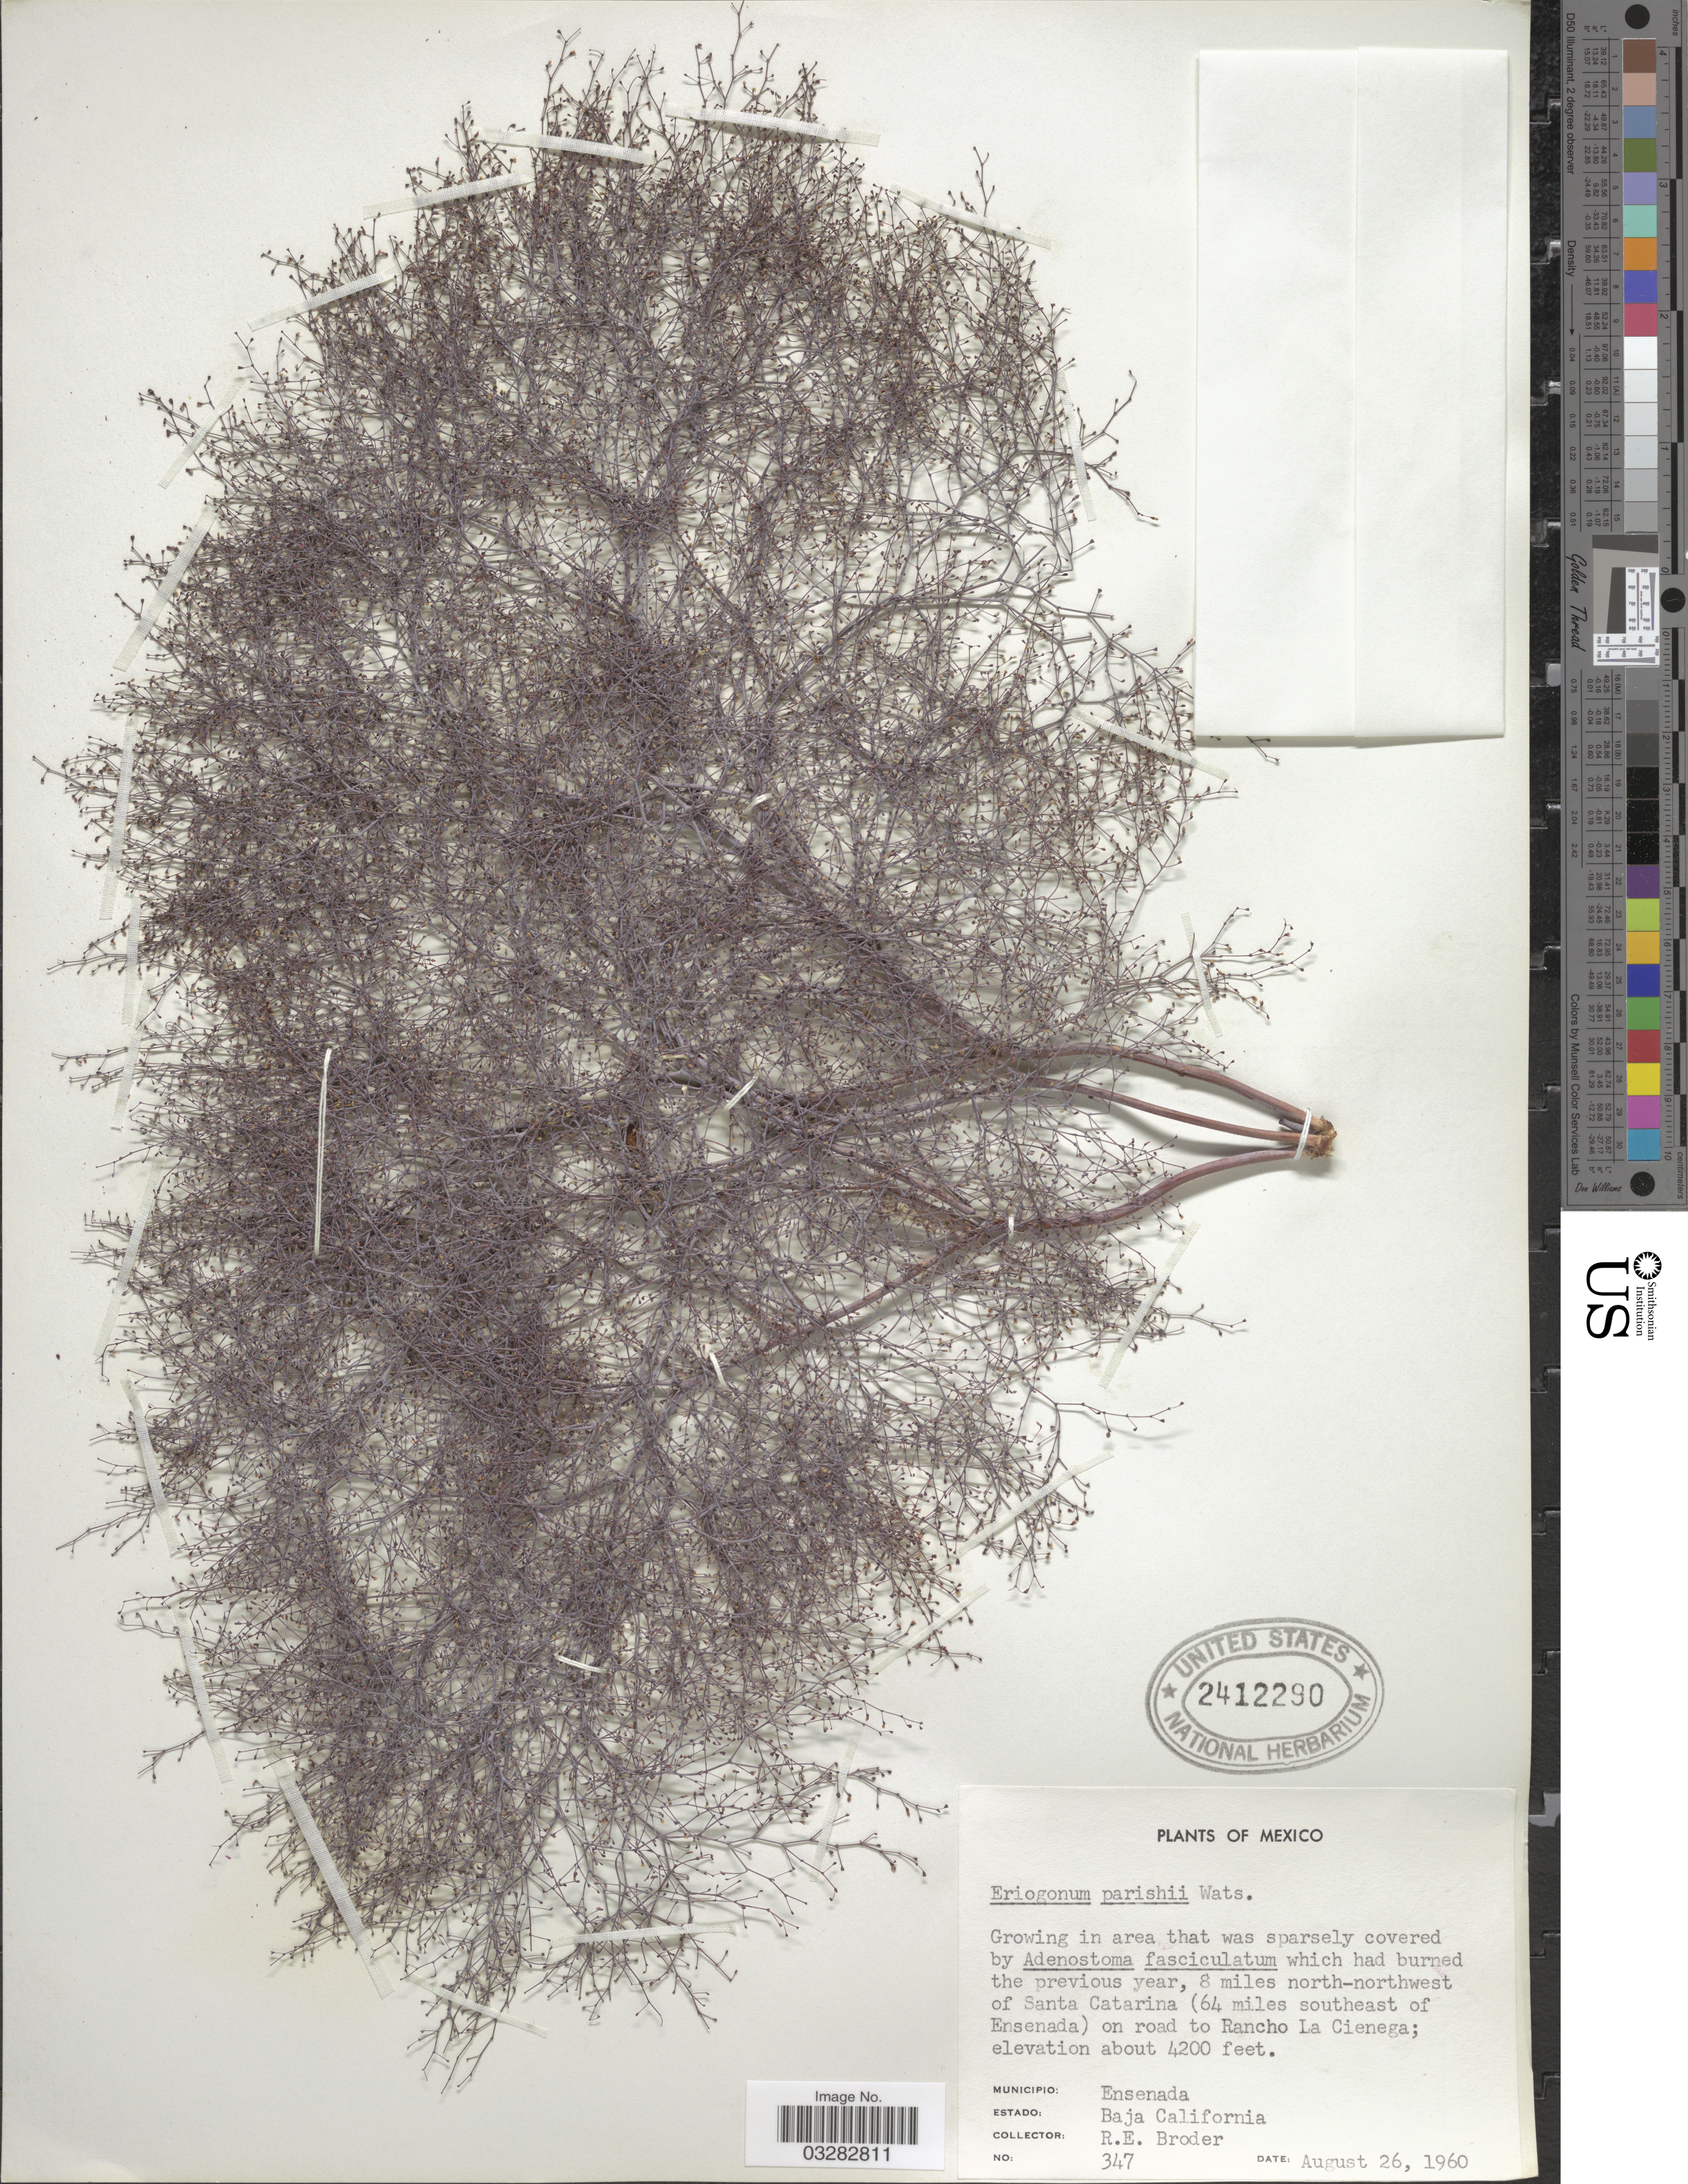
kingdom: Plantae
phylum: Tracheophyta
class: Magnoliopsida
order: Caryophyllales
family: Polygonaceae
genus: Eriogonum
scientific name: Eriogonum parishii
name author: S. Watson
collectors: R. Broder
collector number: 347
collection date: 1960-08-26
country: Mexico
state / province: Baja California Norte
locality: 8 miles north-northwest of Santa Catarina (64 miles southeast of Ensenada) on road to Rancho La Cienega. Municipio: Ensenada.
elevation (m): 1280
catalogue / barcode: US 2412290